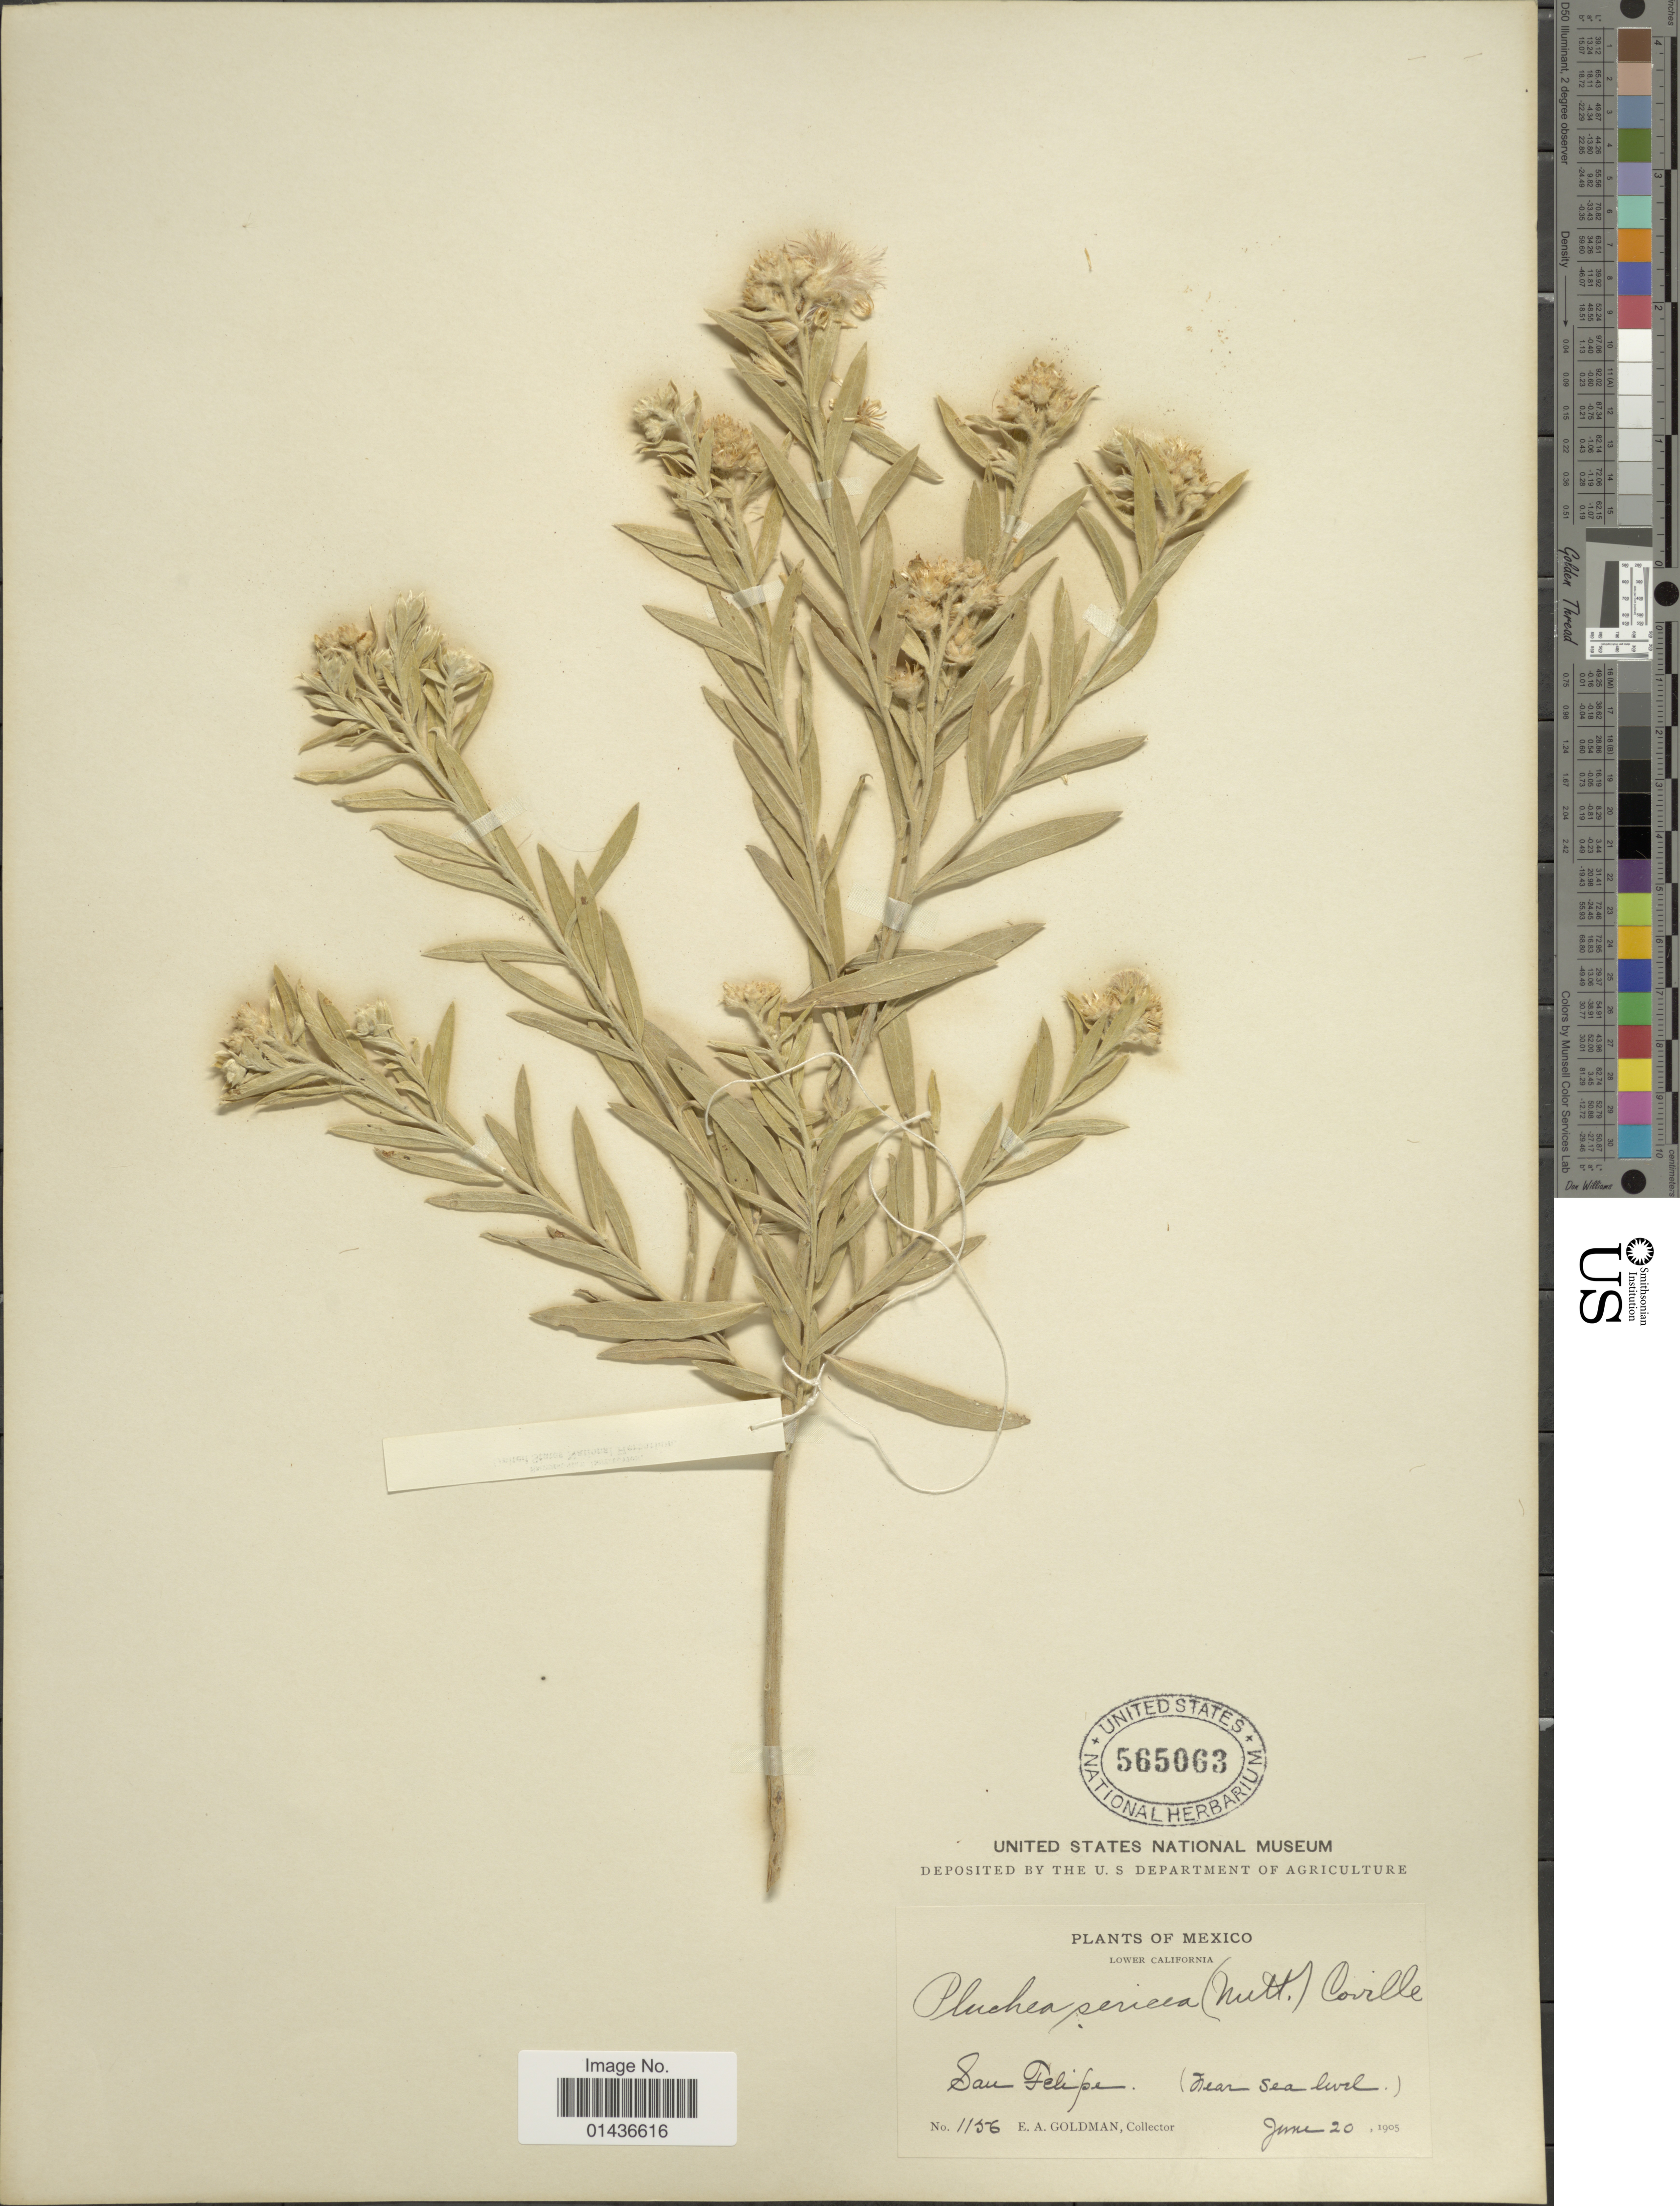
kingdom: Plantae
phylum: Tracheophyta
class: Magnoliopsida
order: Asterales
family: Asteraceae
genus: Pluchea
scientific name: Pluchea sericea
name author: (Nutt.) Coville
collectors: E. A. Goldman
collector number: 1156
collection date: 1905-06-20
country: Mexico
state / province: Baja California Norte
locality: Lower California, San Felipe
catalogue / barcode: US 565063